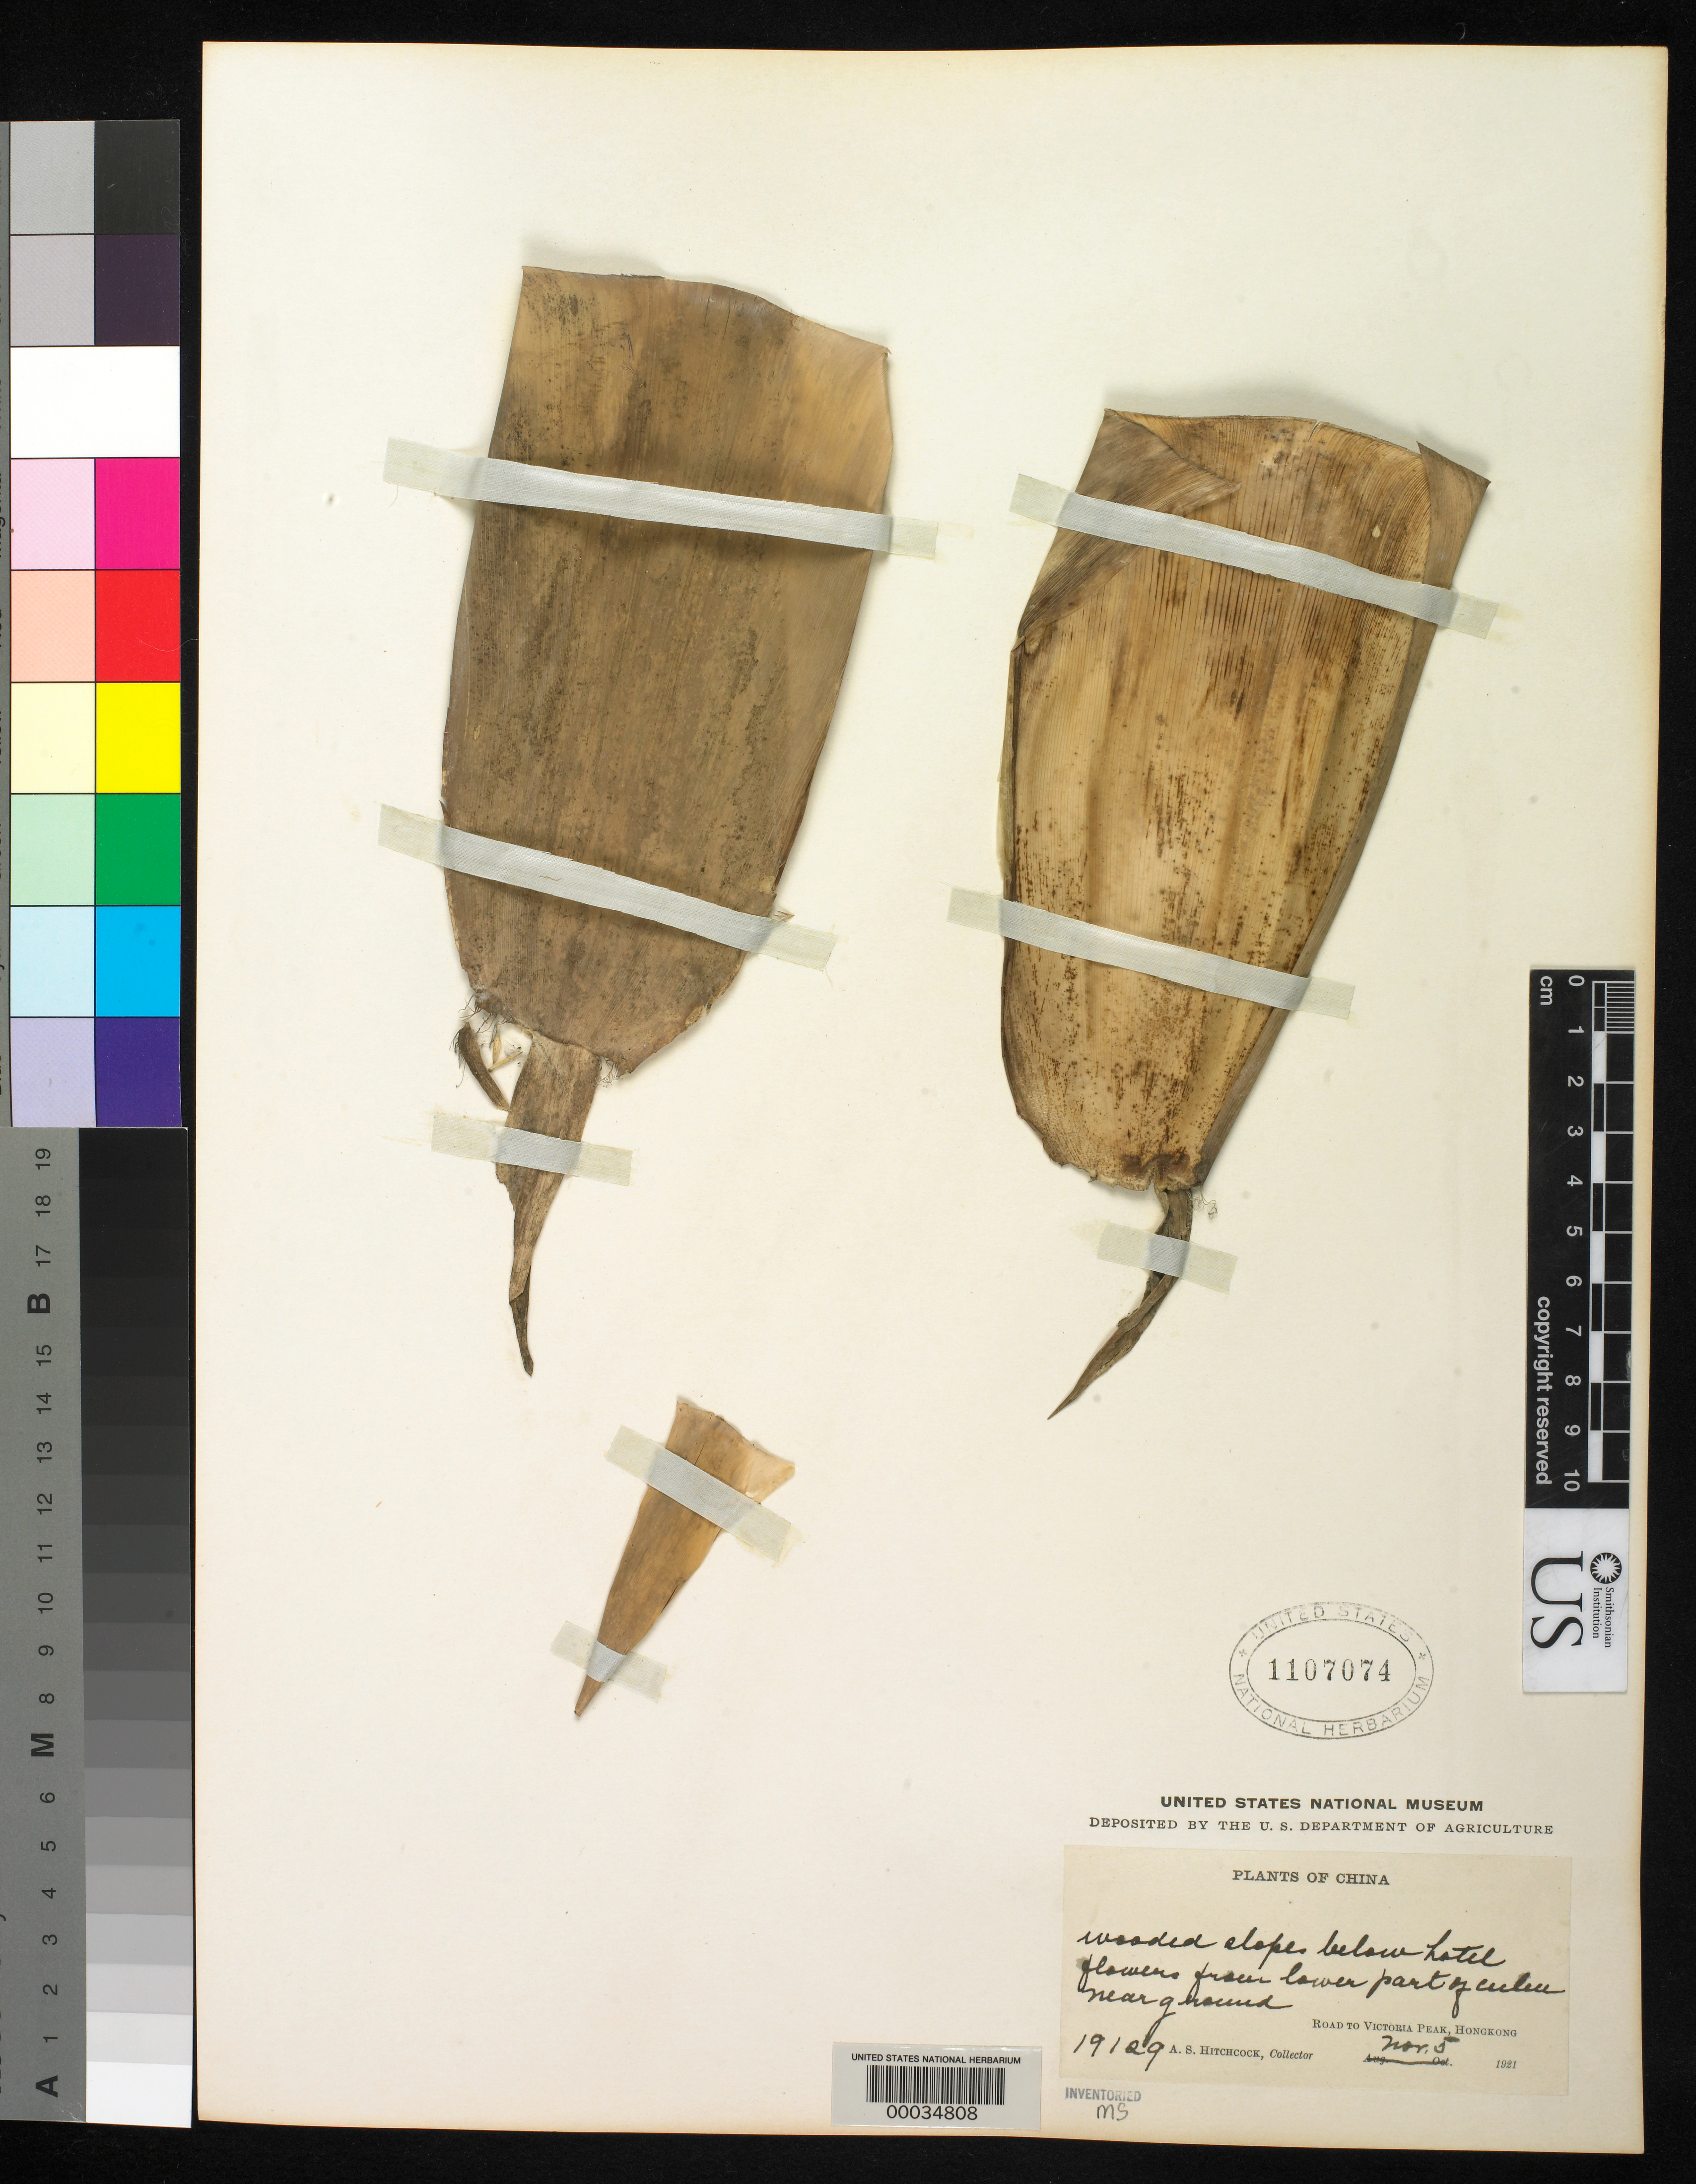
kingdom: Plantae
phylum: Tracheophyta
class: Liliopsida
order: Poales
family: Poaceae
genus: Bambusa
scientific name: Bambusa dissimulator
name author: McClure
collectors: A. S. Hitchcock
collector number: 19129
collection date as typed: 05 Nov 1921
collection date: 1921-11-05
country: China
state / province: Hong Kong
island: Hong Kong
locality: Victoria peak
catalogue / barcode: US 1107074